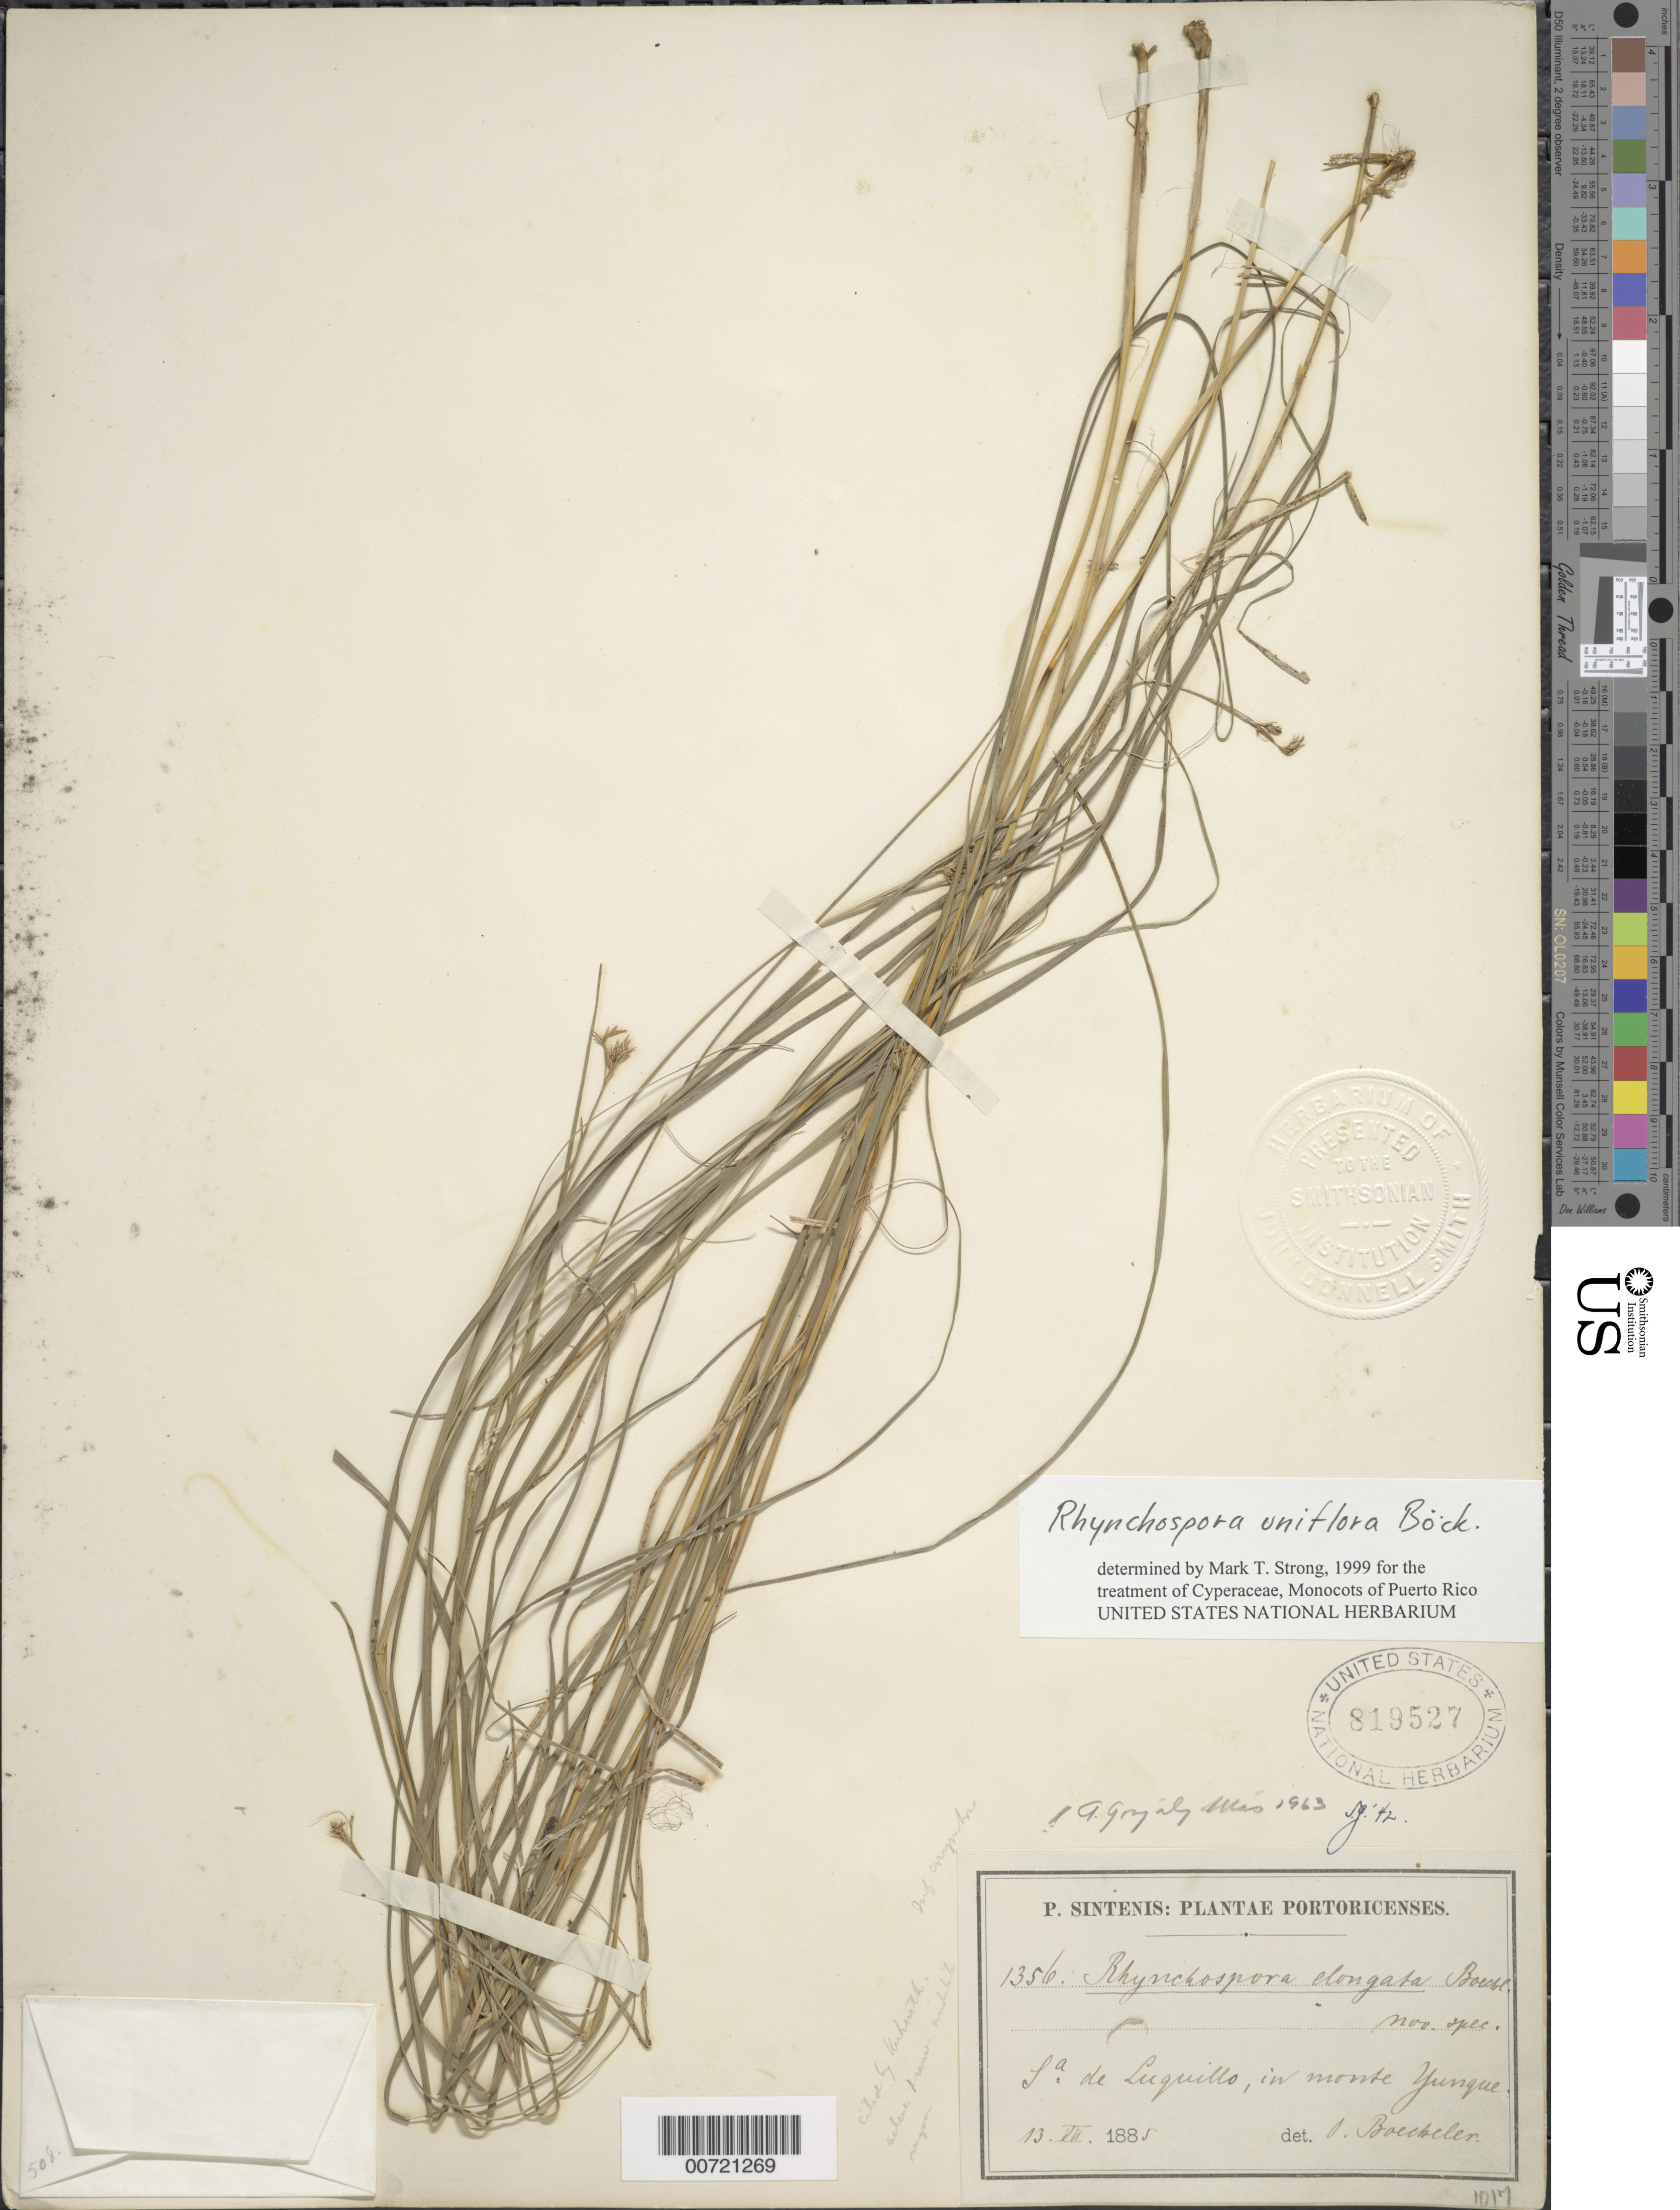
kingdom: Plantae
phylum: Tracheophyta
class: Liliopsida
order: Poales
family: Cyperaceae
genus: Rhynchospora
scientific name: Rhynchospora uniflora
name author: Boeckeler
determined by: Strong, M. T., (US), Smithsonian Institution - National Museum of Natural History (UNITED STATES)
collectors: P. Sintenis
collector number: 1356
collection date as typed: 13 Jul 1885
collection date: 1885-07-13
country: Puerto Rico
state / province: Luquillo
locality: Sierra de Luquillo.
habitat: In monte Yunque.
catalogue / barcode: US 819527